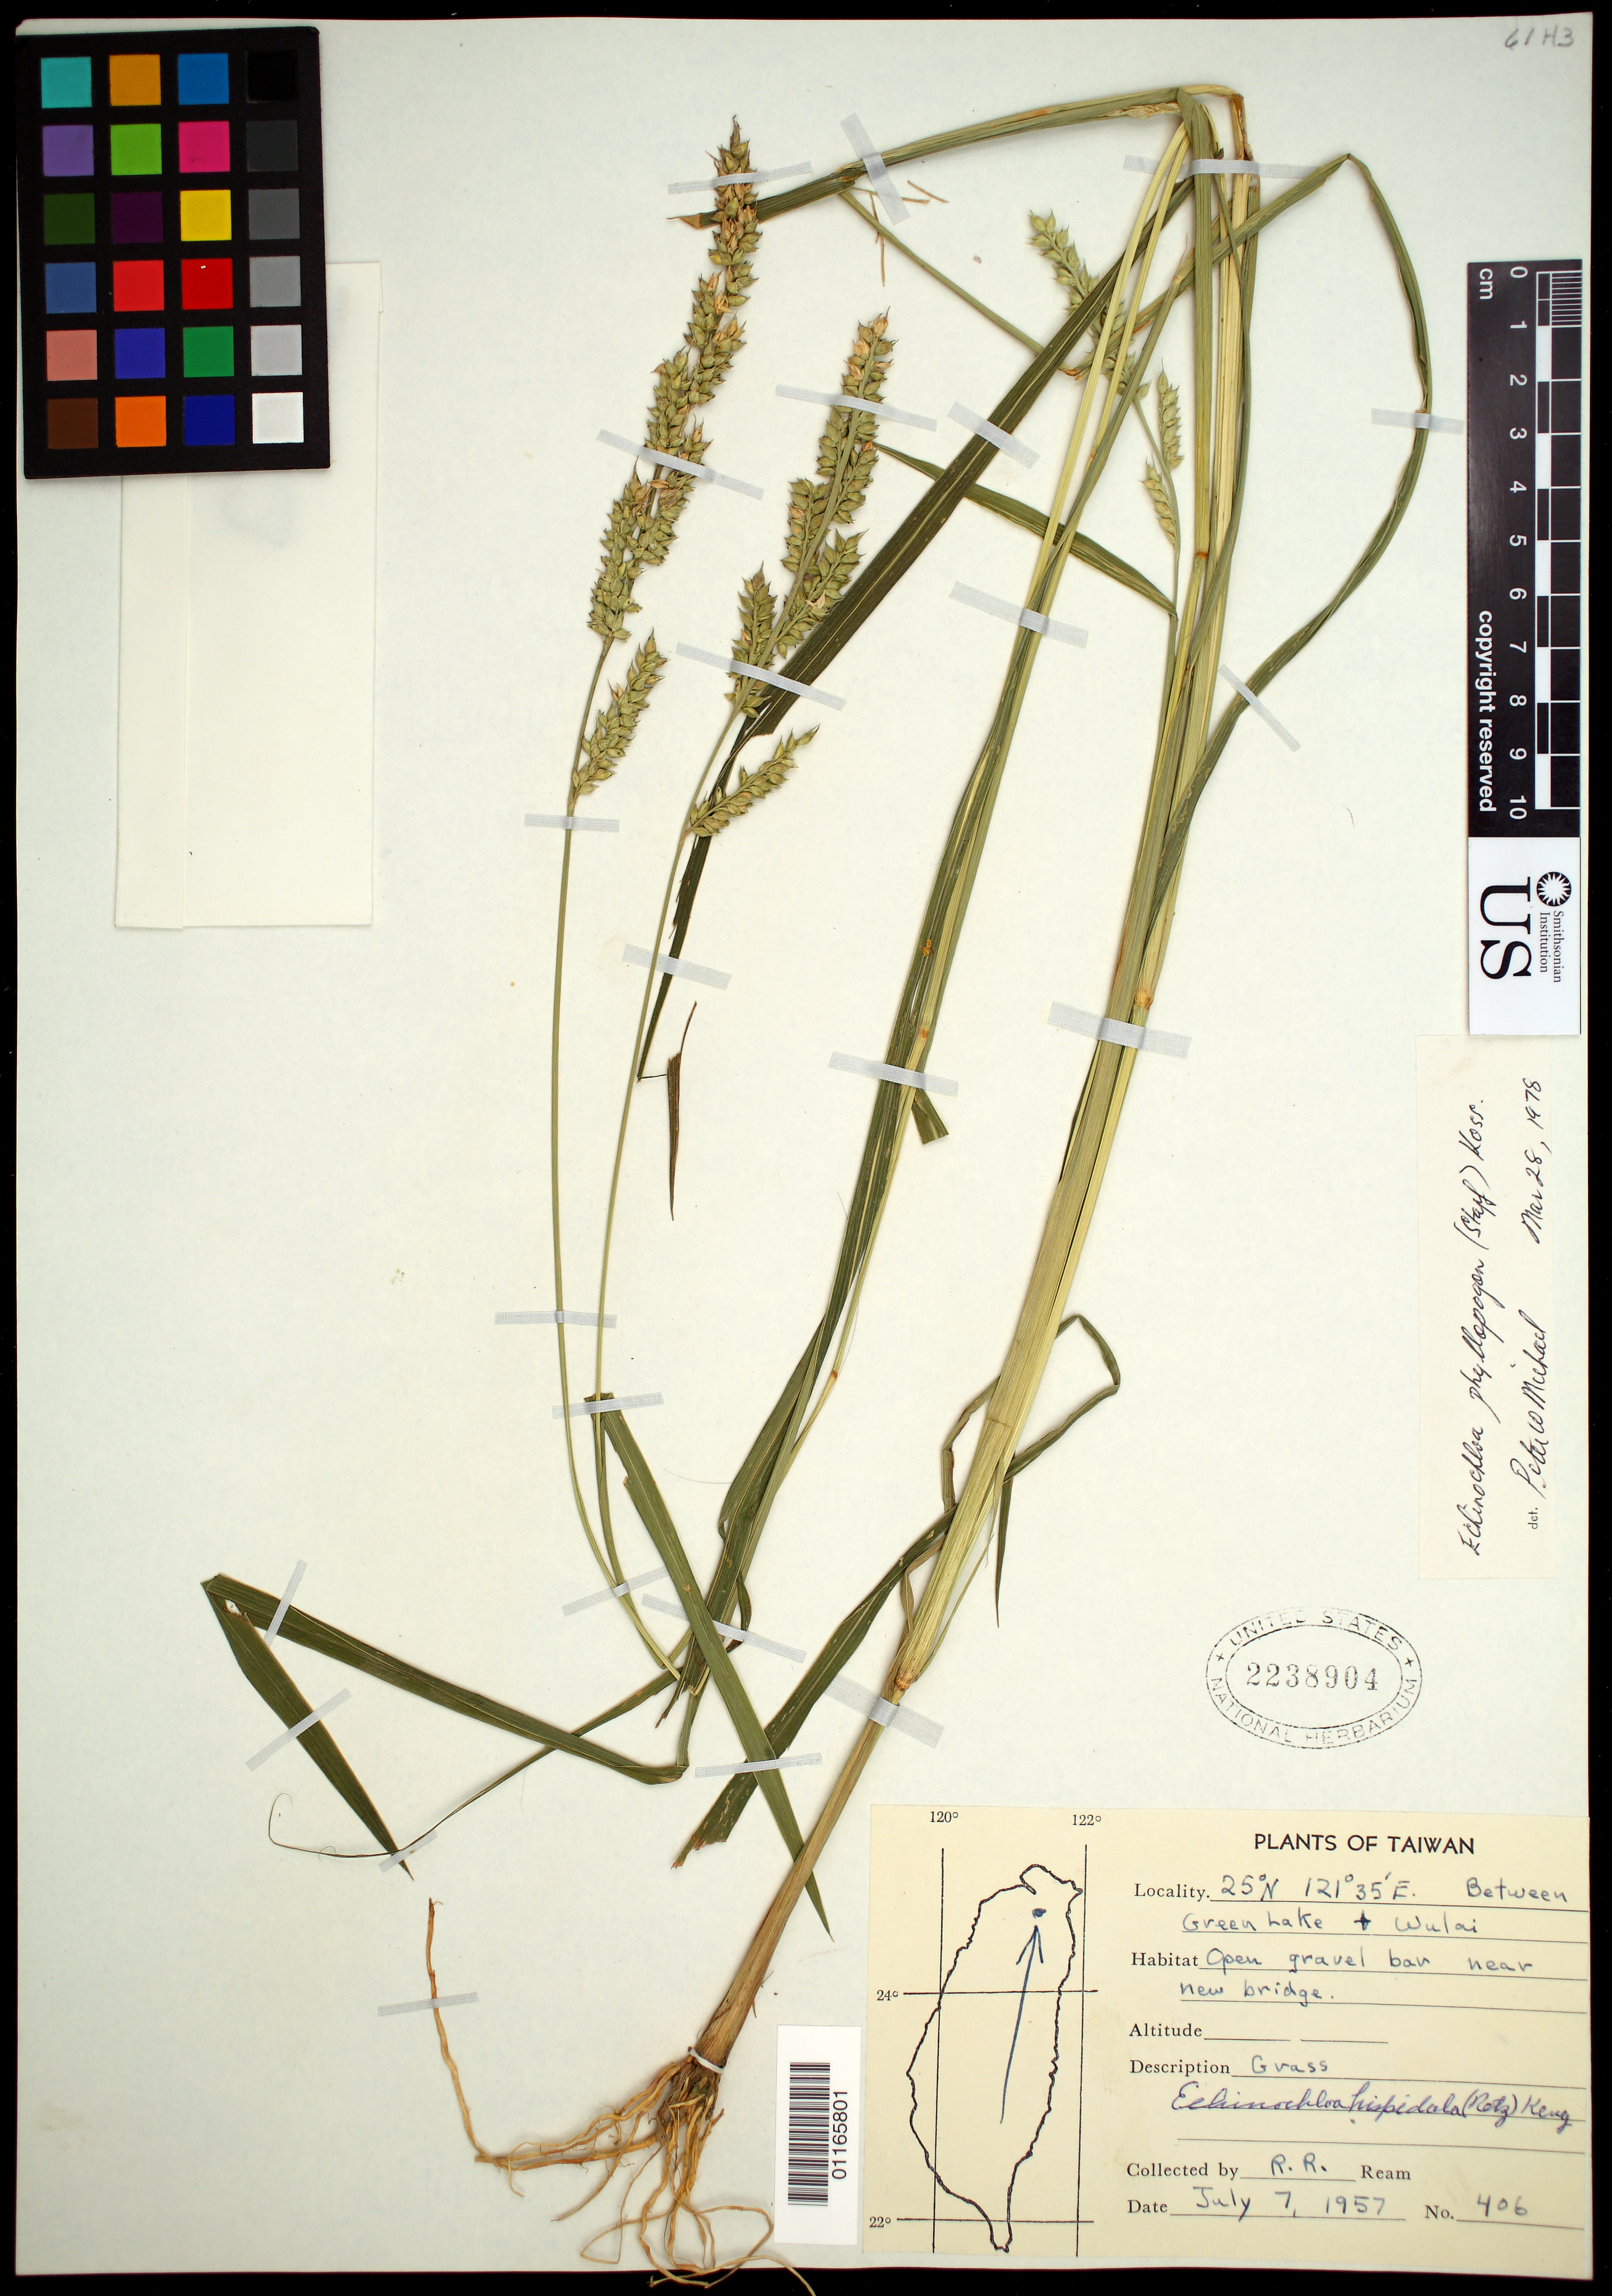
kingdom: Plantae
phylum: Tracheophyta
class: Liliopsida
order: Poales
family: Poaceae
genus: Echinochloa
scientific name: Echinochloa phyllopogon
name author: (Stapf) Stapf ex Kossenko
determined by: Michael, P. W.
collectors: R. Ream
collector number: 406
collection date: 1957-07-07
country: Taiwan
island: Taiwan [Formosa]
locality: Between Green Lake & Wulai.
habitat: Open gravel bar near new bridge.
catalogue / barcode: US 2238904